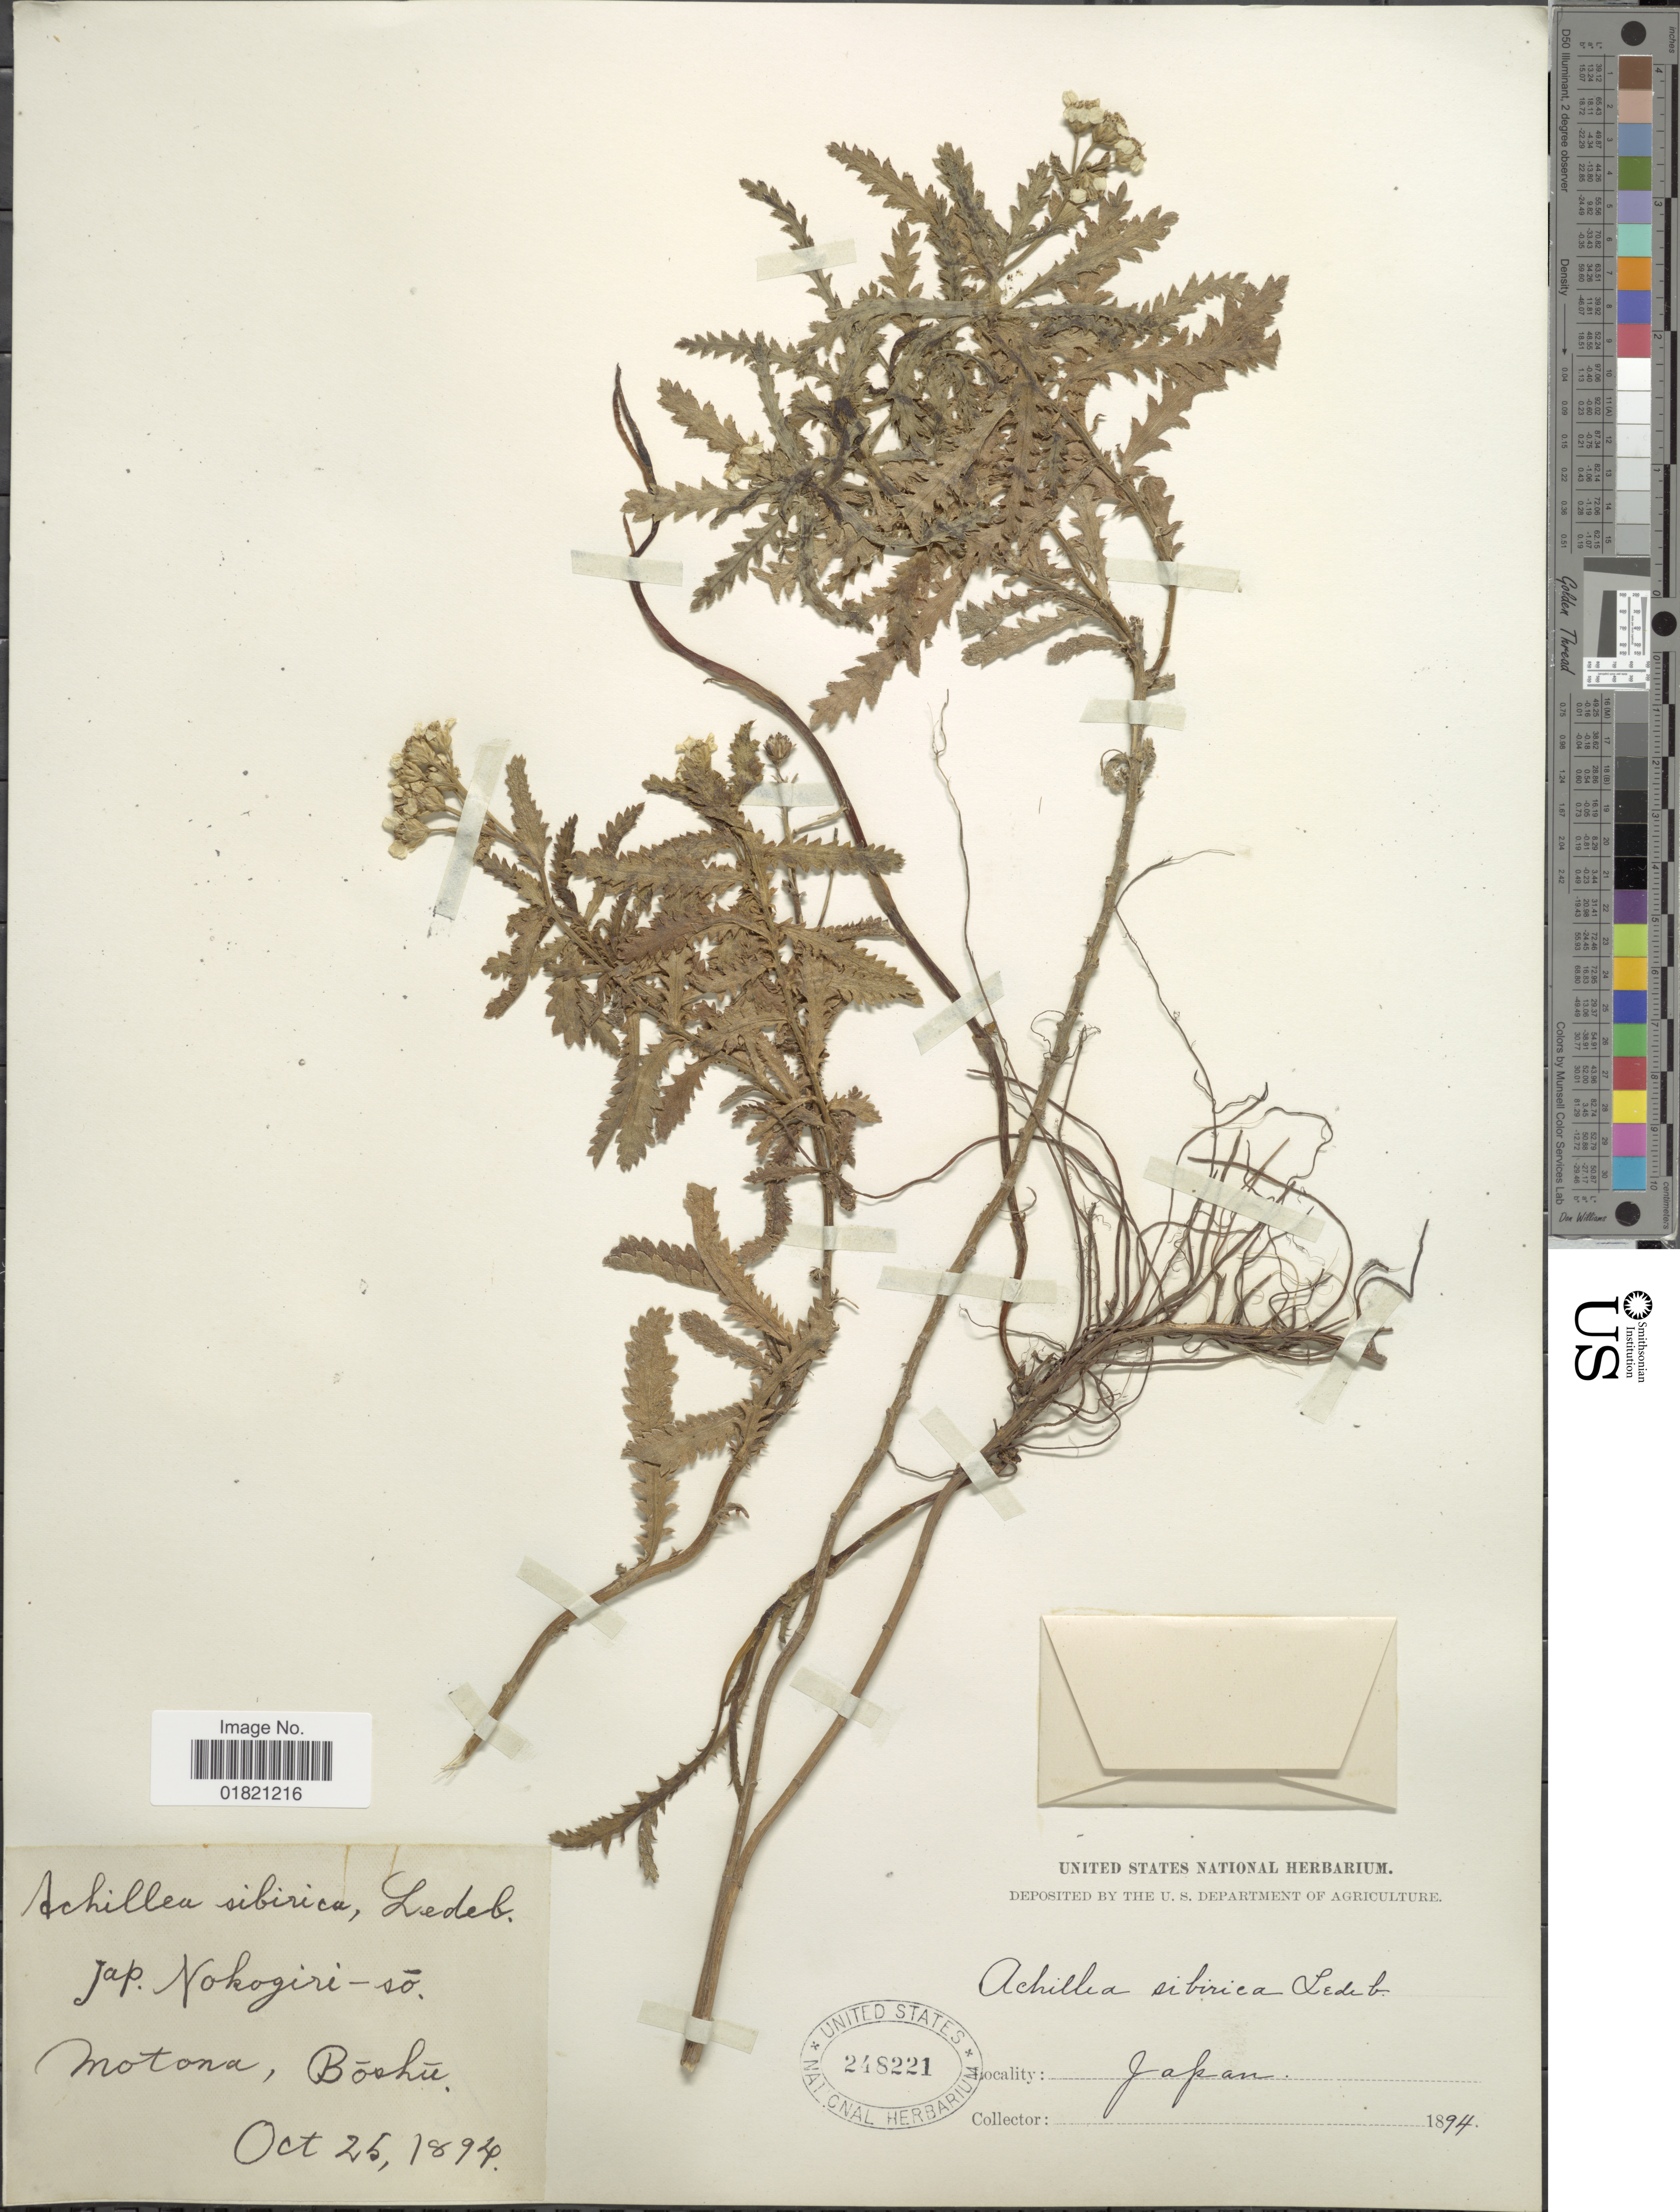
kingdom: Plantae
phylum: Tracheophyta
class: Magnoliopsida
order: Asterales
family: Asteraceae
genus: Achillea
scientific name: Achillea sibirica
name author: Ledeb.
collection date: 1894-10-25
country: Japan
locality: Nokogiri-so. Motona, Boshu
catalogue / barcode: US 248221